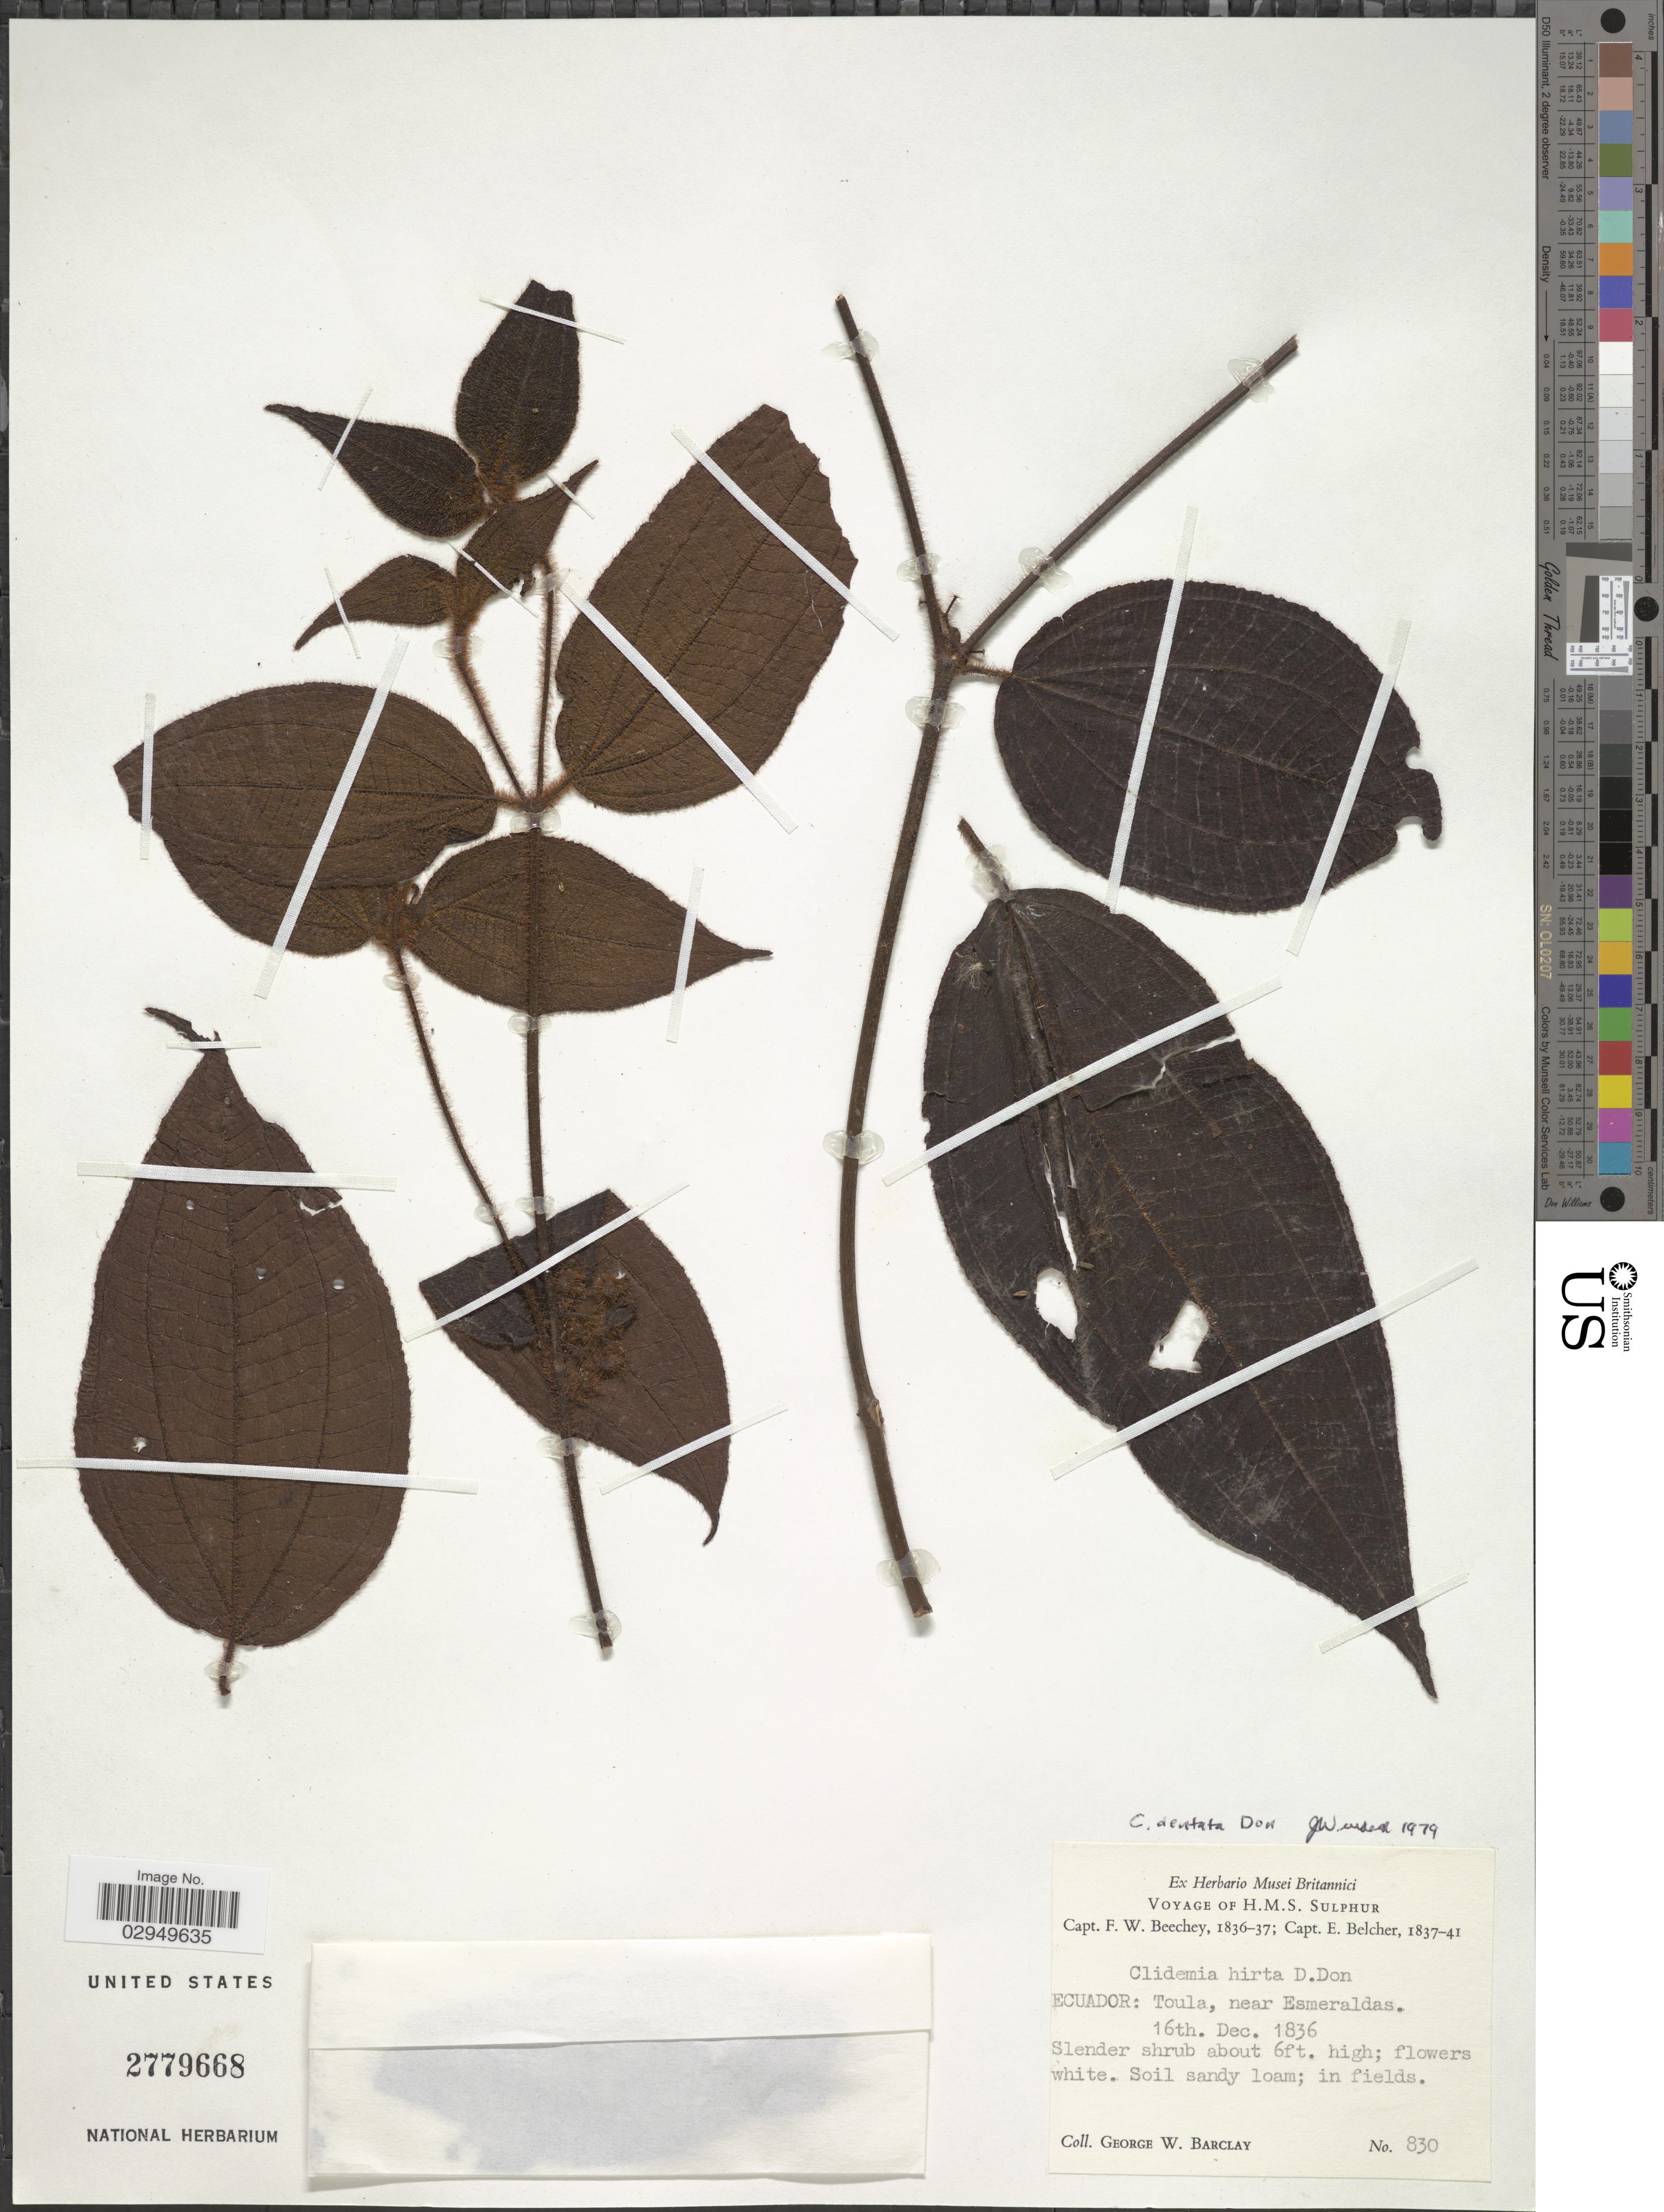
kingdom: Plantae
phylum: Tracheophyta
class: Magnoliopsida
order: Myrtales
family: Melastomataceae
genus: Clidemia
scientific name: Clidemia hirta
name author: (L.) D. Don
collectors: G. W. Barclay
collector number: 830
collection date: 1836-12-16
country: Ecuador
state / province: Esmeraldas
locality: Toula, near Esmeraldas.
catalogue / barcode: US 2779668